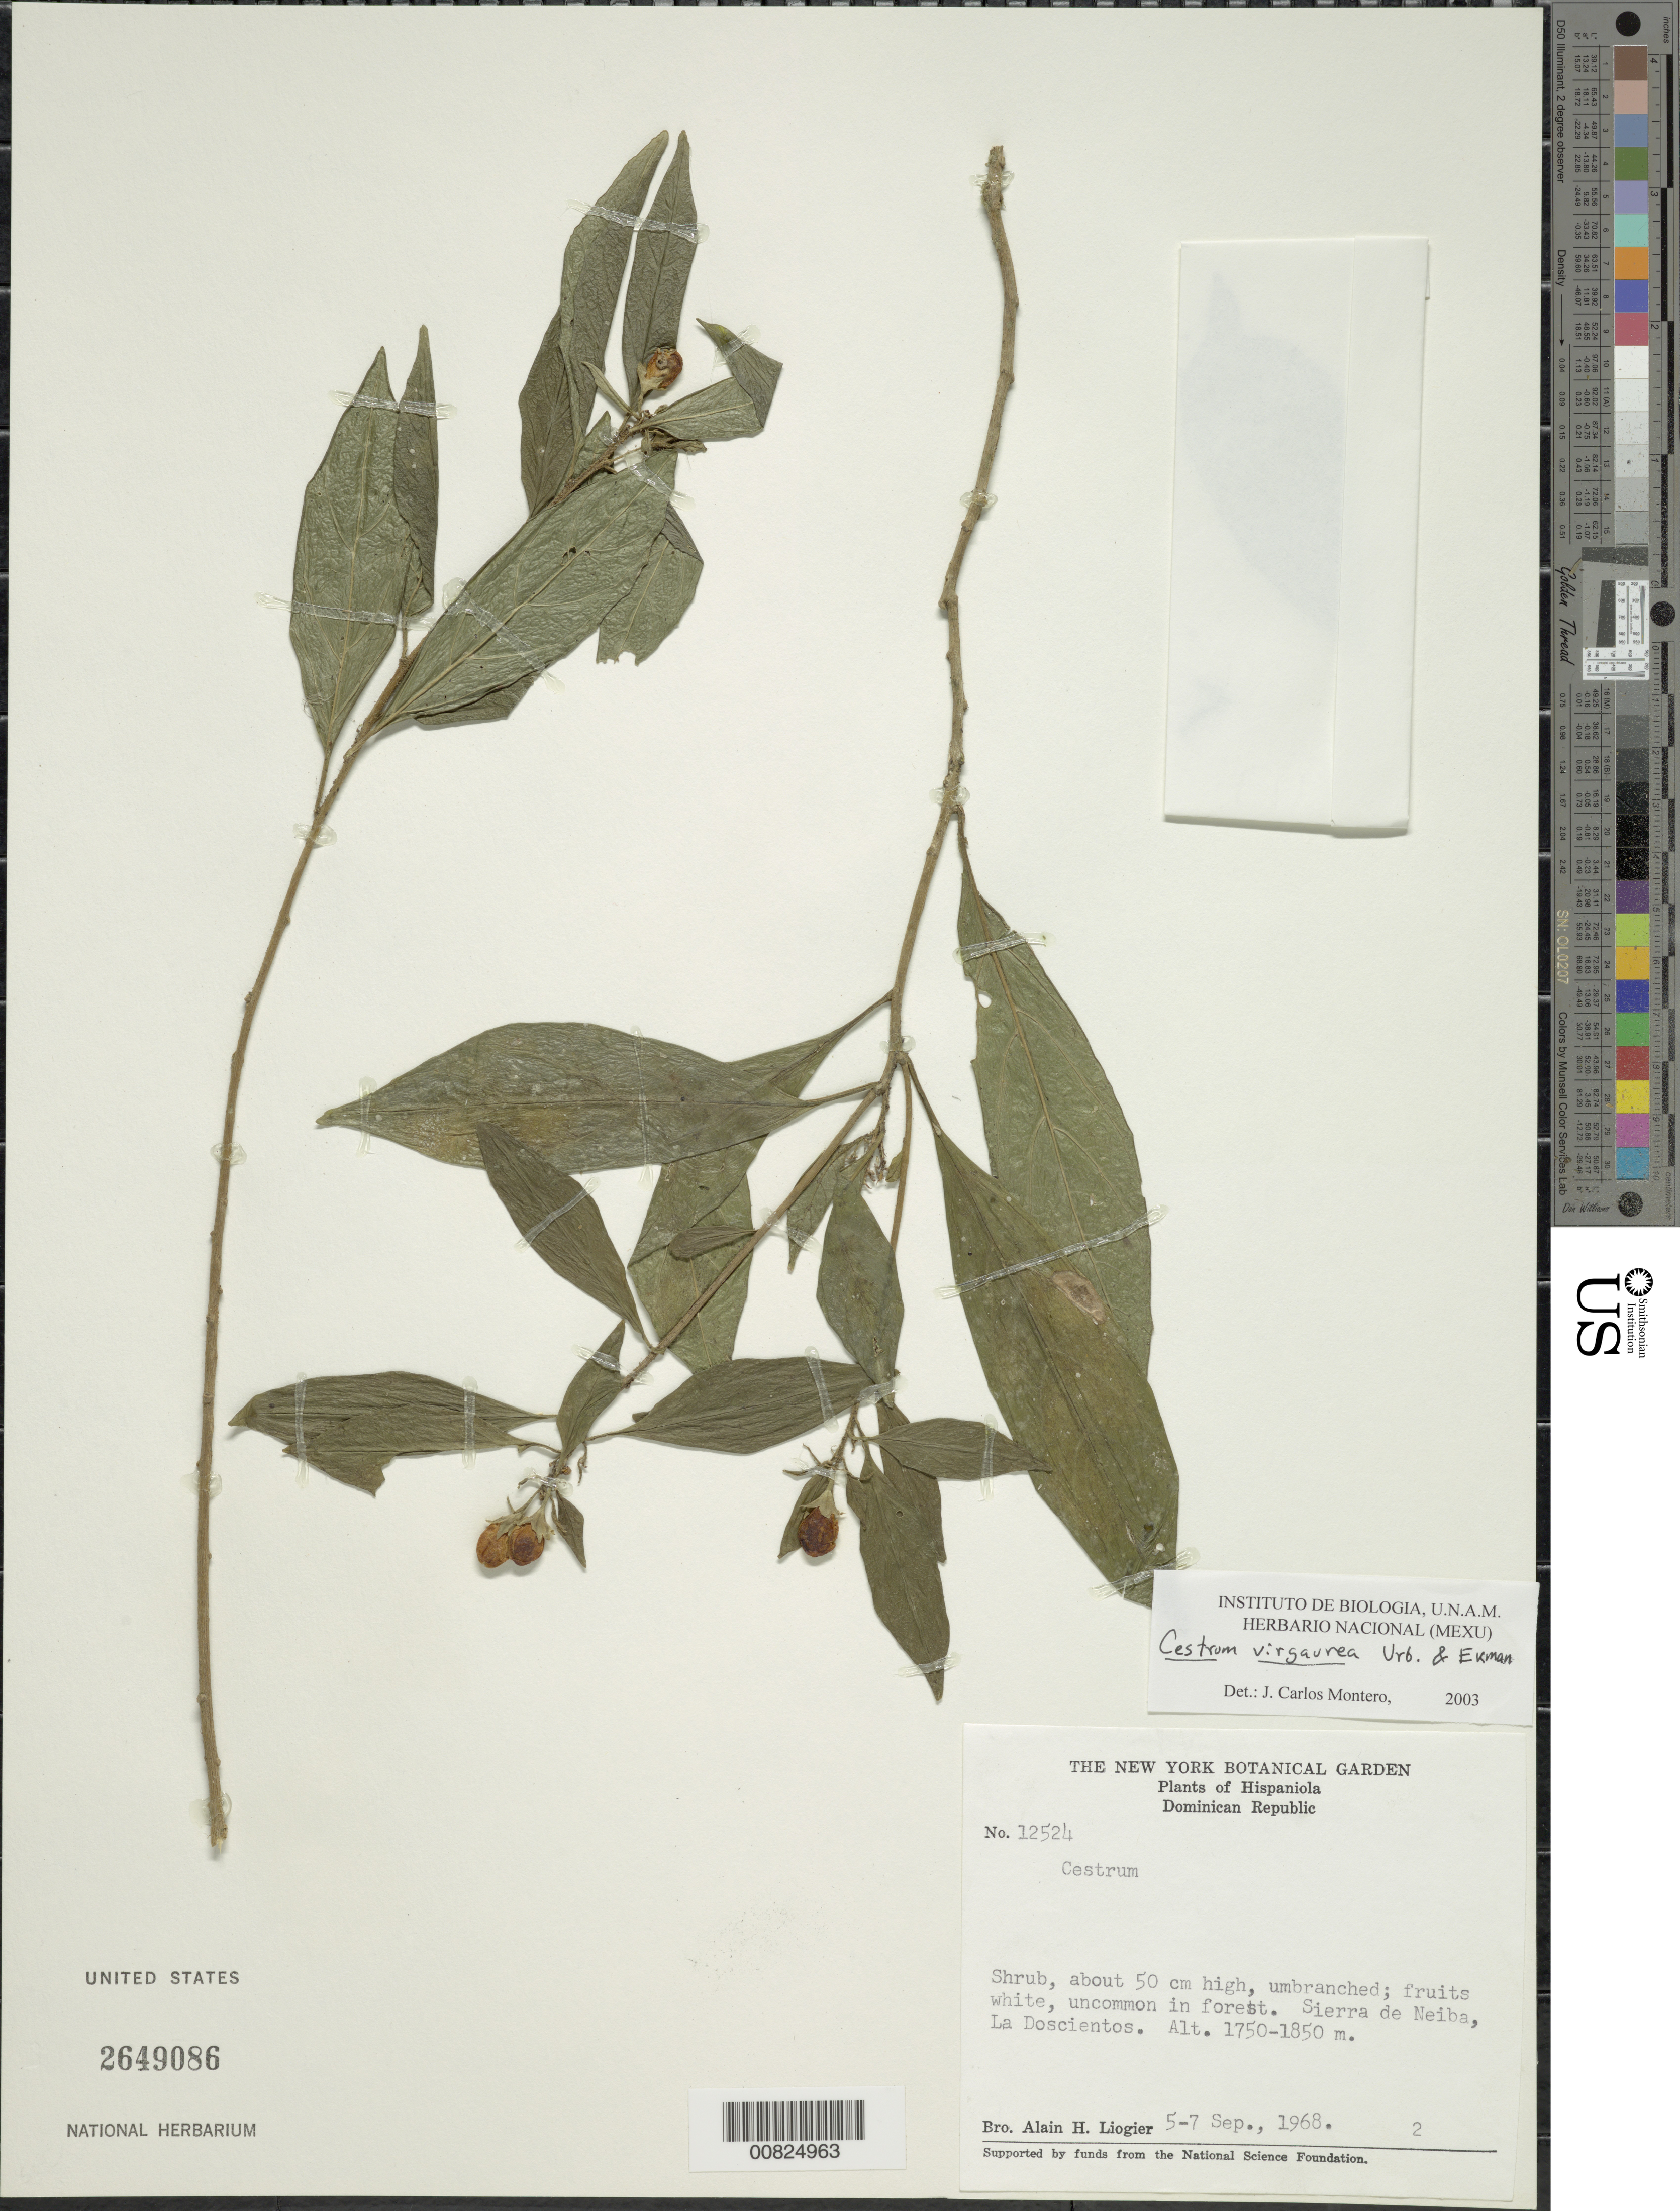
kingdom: Plantae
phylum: Tracheophyta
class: Magnoliopsida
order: Solanales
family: Solanaceae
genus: Cestrum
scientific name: Cestrum virgaurea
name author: Urb. & Ekman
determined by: Montero, J. C.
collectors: A. H. Liogier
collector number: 12524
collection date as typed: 05 Sep 1968 to 07 Seb 1968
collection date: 1968-09-05/1968-09-07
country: Dominican Republic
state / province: Elias Piña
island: Hispaniola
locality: Sierra de Neiba, La Doscientos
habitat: Forest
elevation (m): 1750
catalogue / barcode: US 2649086